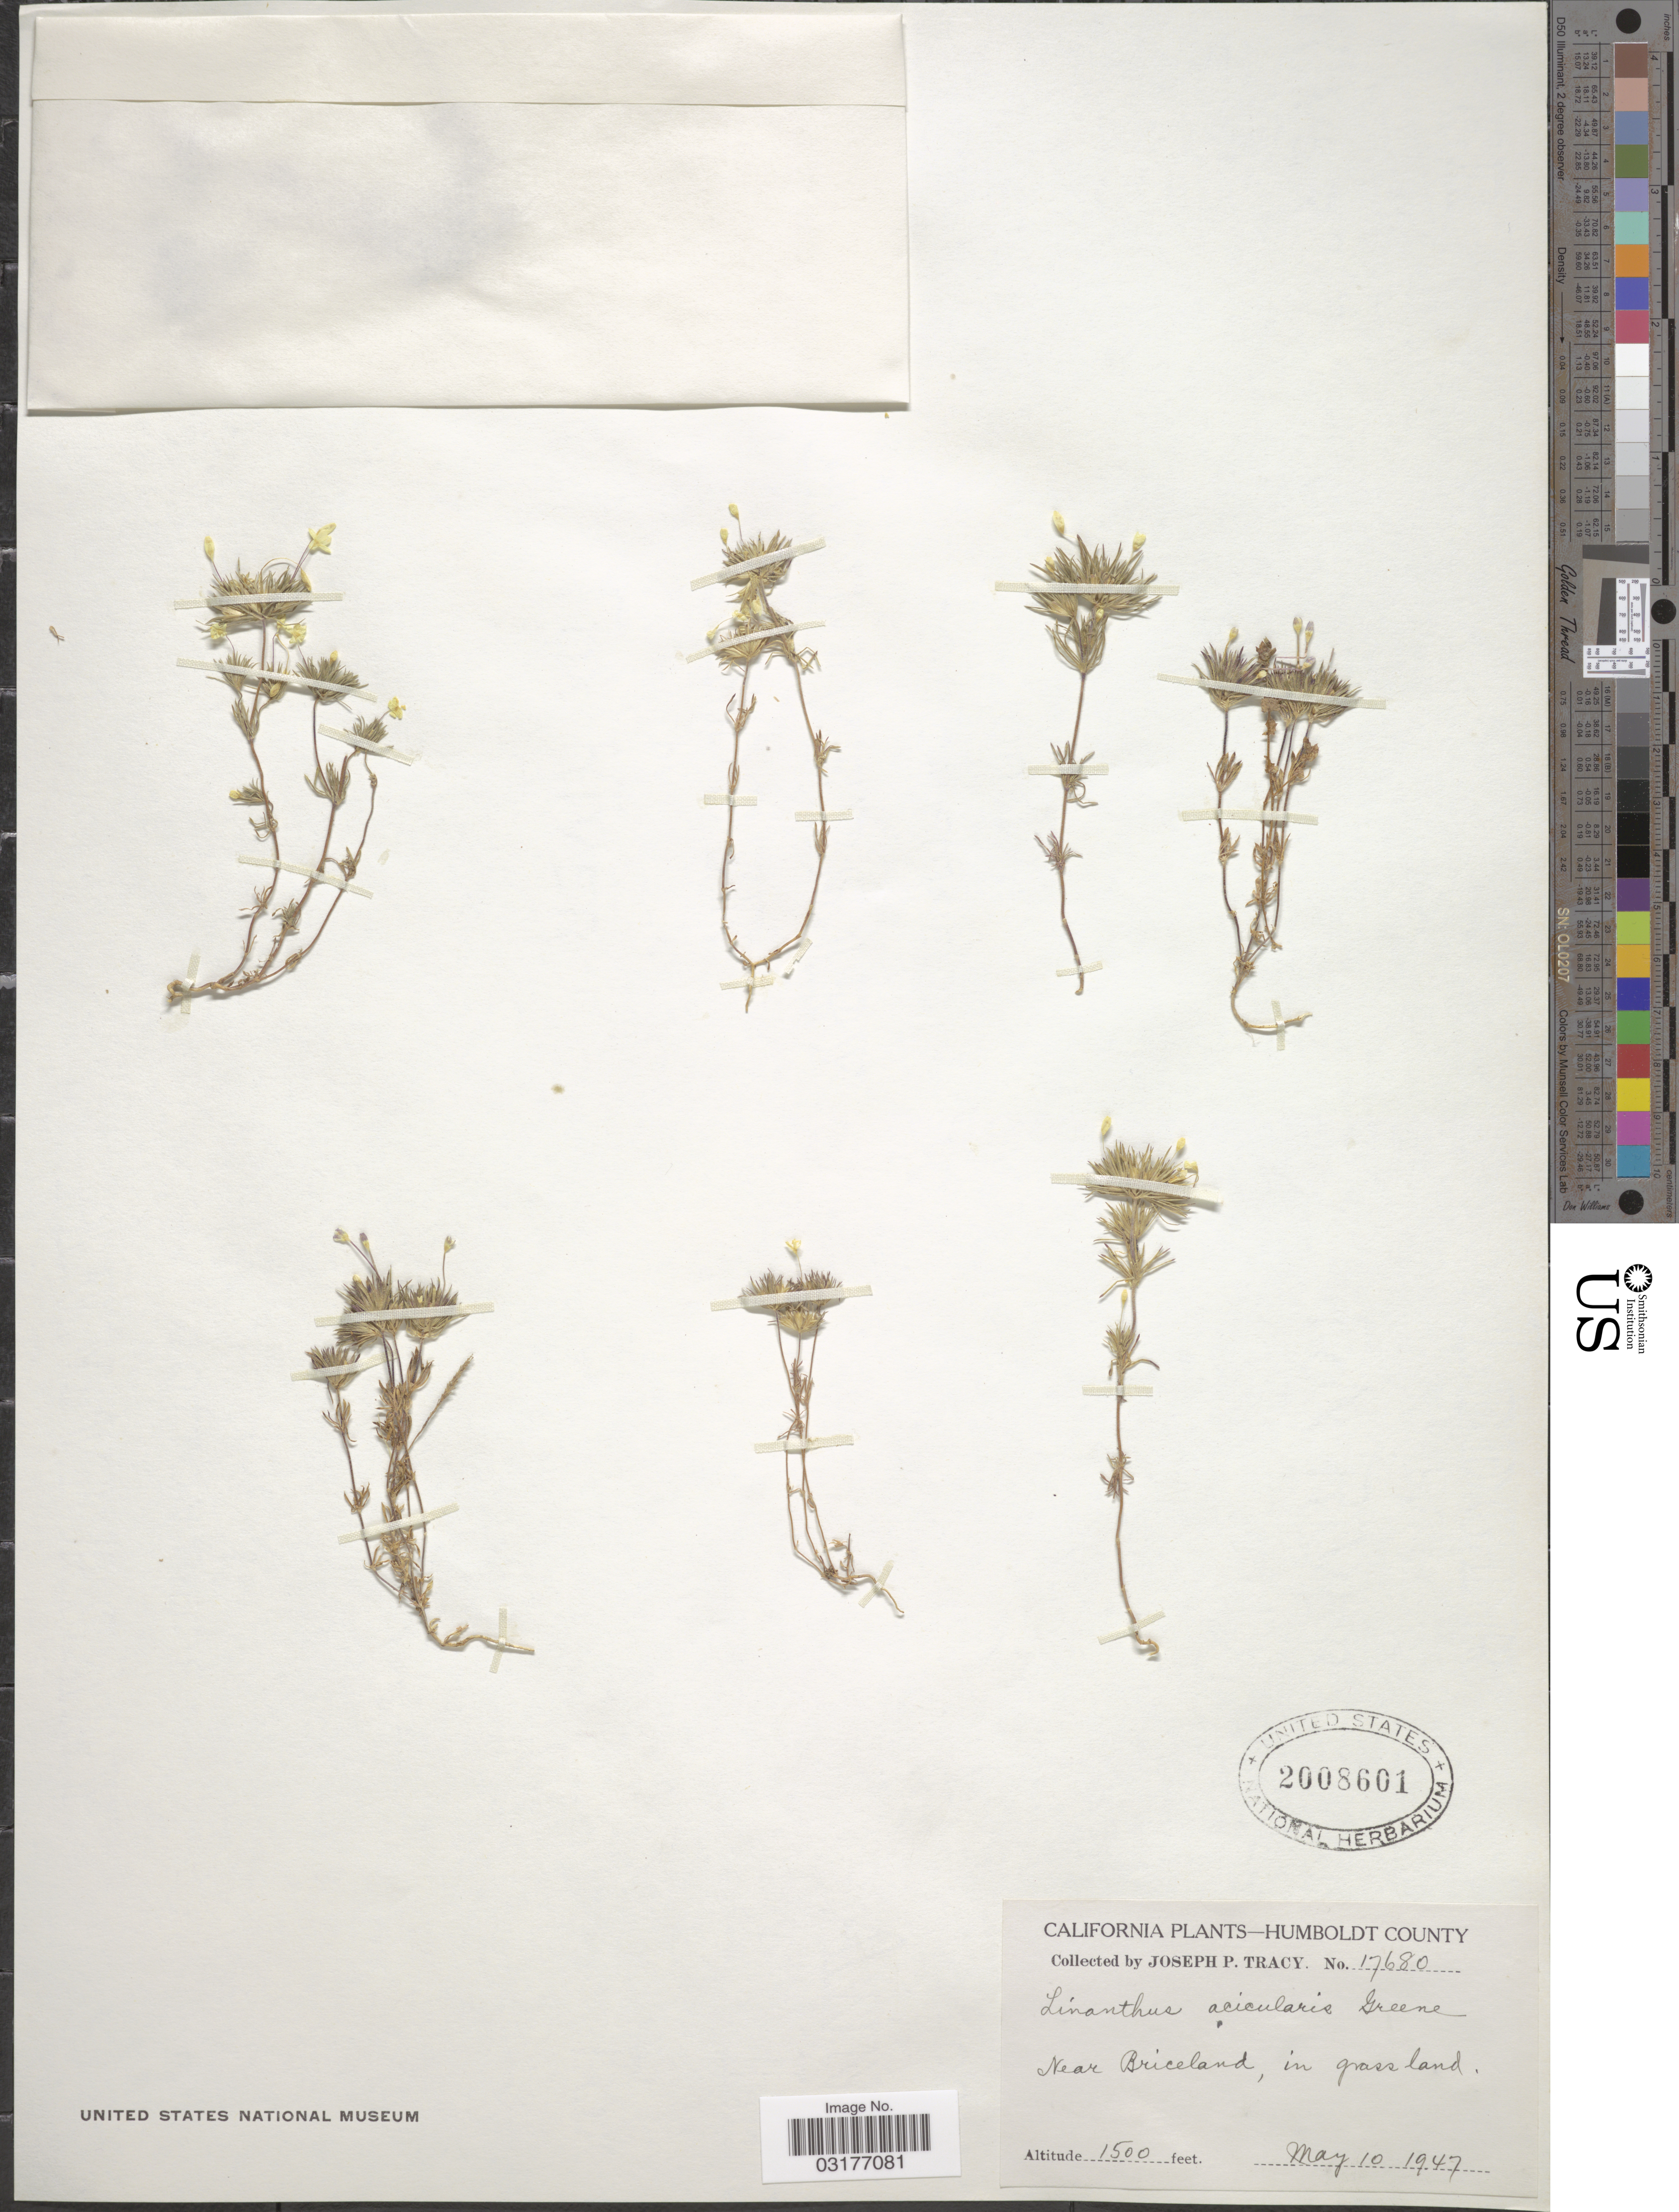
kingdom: Plantae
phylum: Tracheophyta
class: Magnoliopsida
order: Ericales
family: Polemoniaceae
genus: Leptosiphon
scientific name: Leptosiphon acicularis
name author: Jeps.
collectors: J. Tracy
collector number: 17680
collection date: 1947-05-10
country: United States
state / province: California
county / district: Humboldt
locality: Humboldt County. Near Briceland.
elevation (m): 457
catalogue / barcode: US 2008601